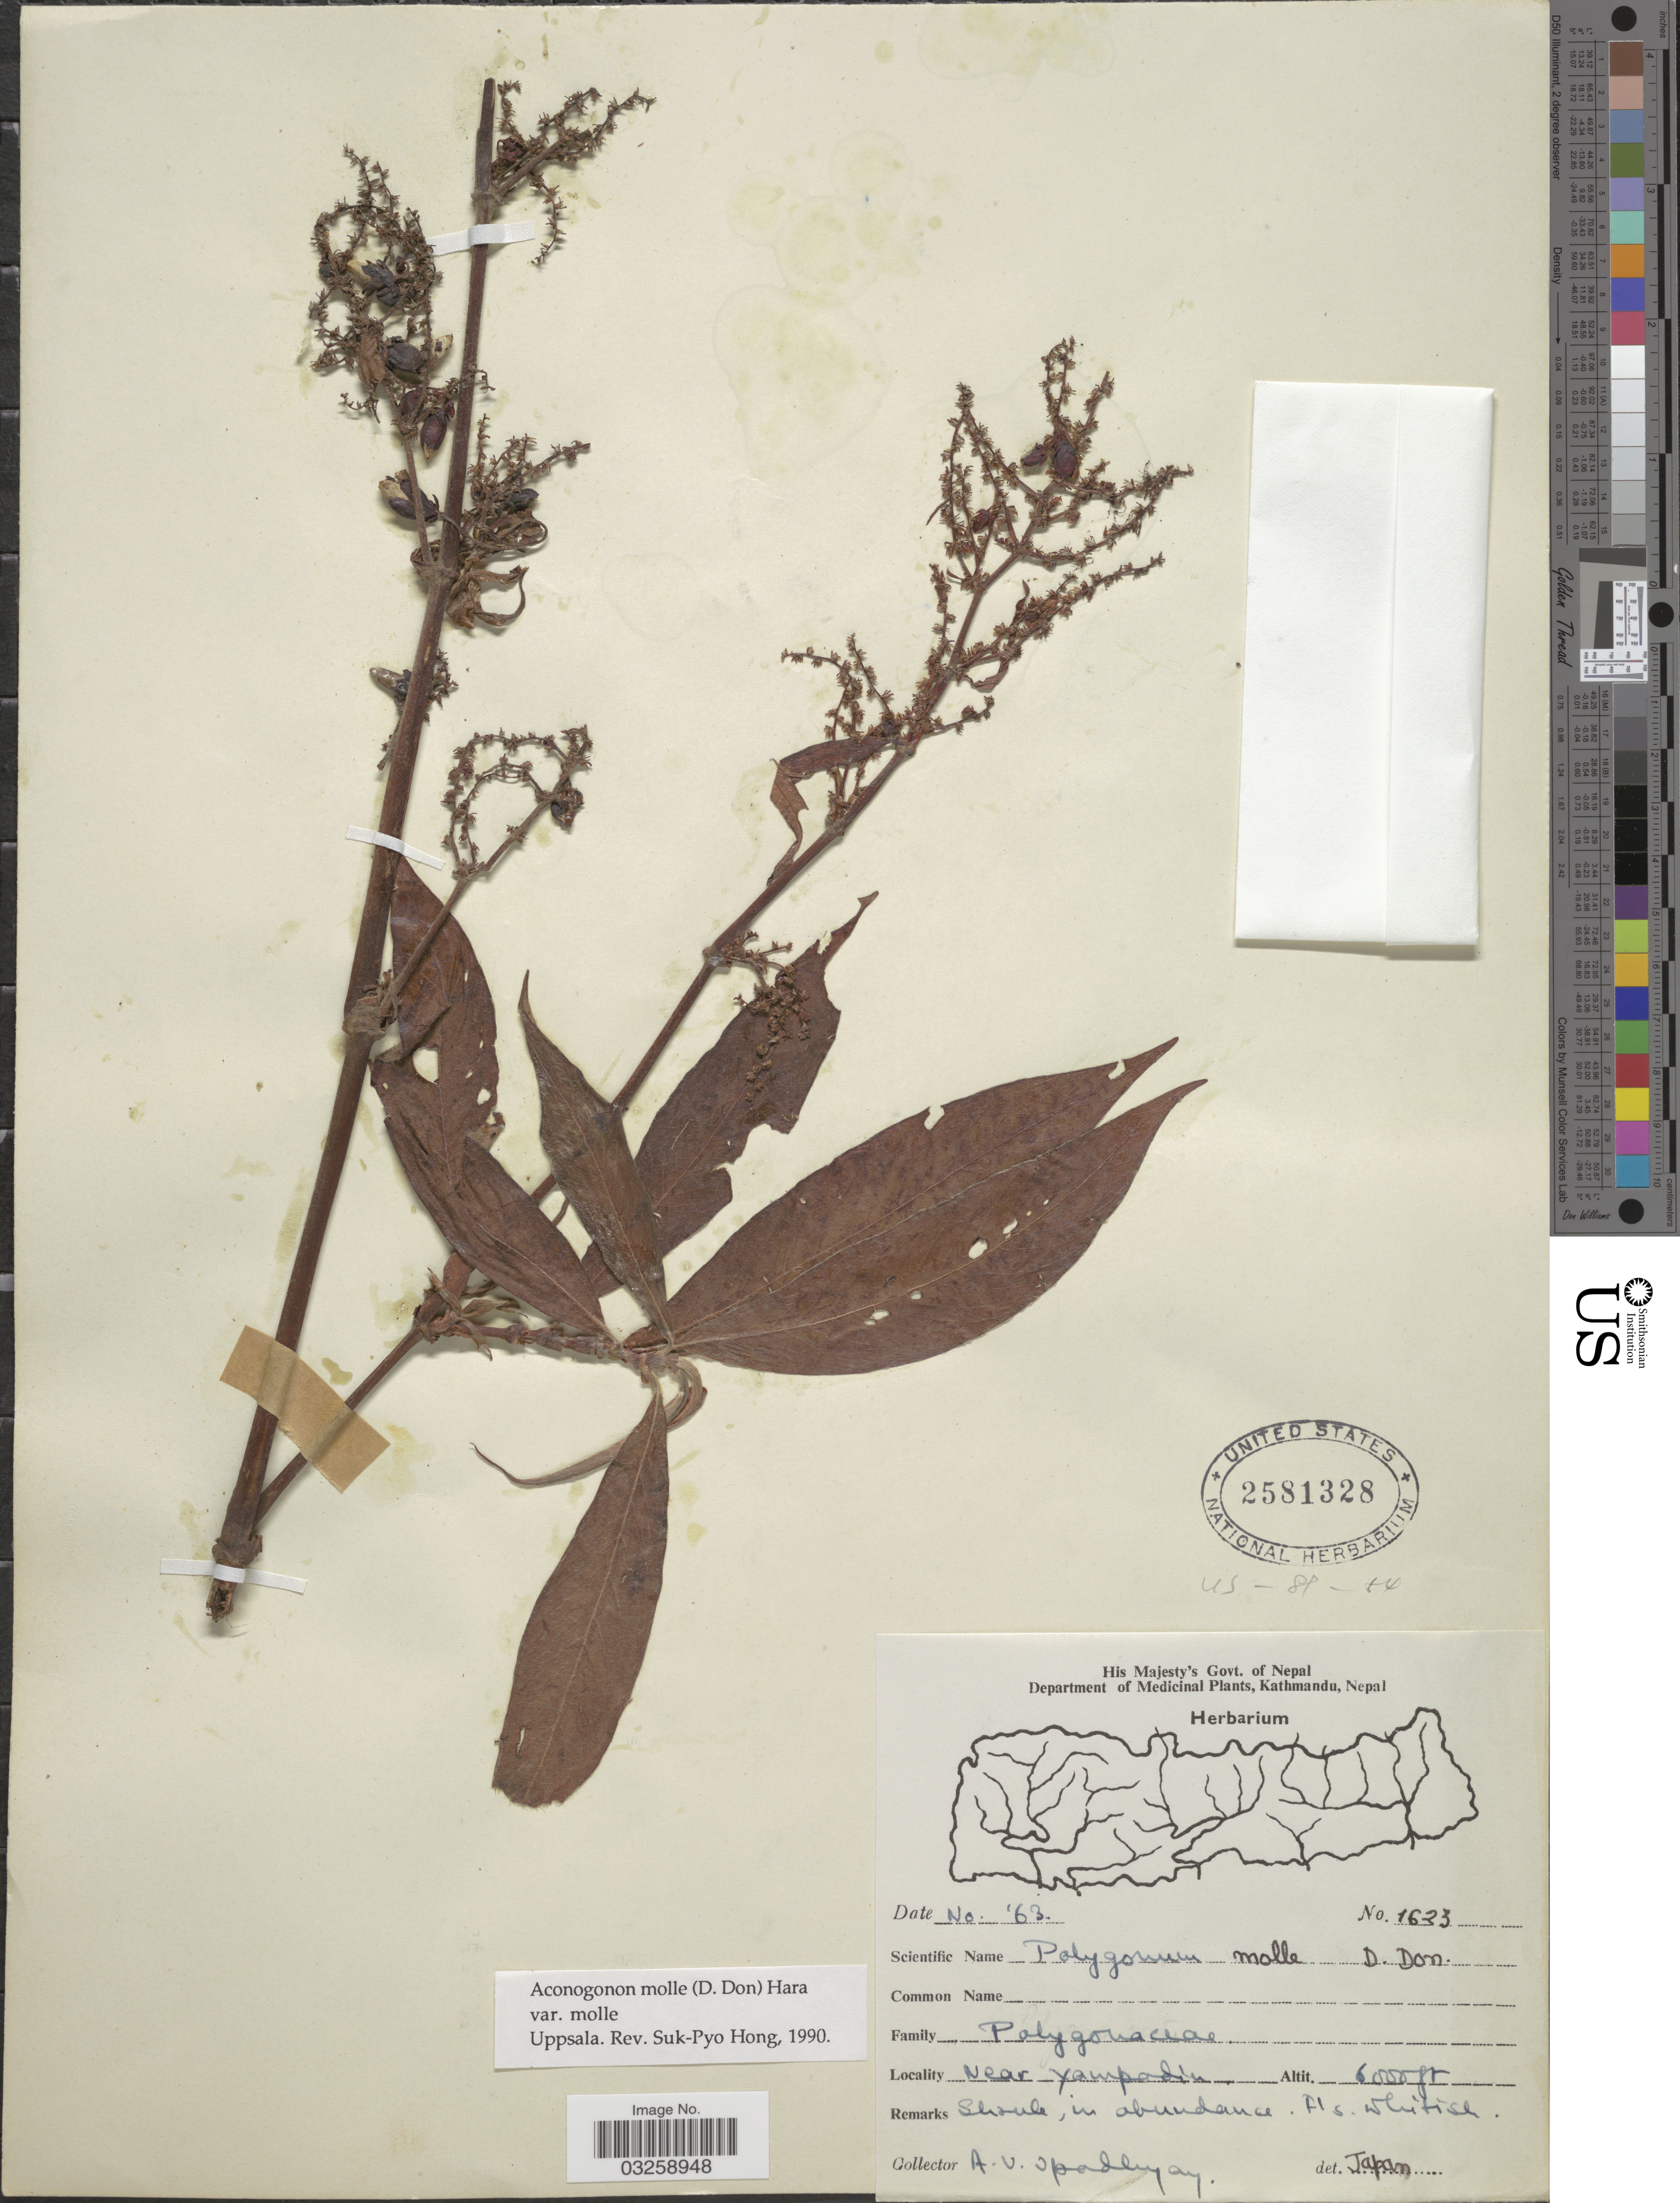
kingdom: Plantae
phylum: Tracheophyta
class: Magnoliopsida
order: Caryophyllales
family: Polygonaceae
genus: Koenigia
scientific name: Koenigia mollis var. mollis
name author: (D. Don) T.M. Schust. & Reveal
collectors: A. V. Upadhyay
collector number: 1623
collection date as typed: Transcribed d/m/y: //63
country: Nepal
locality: Near Yampadin.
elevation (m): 1829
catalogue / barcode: US 2581328